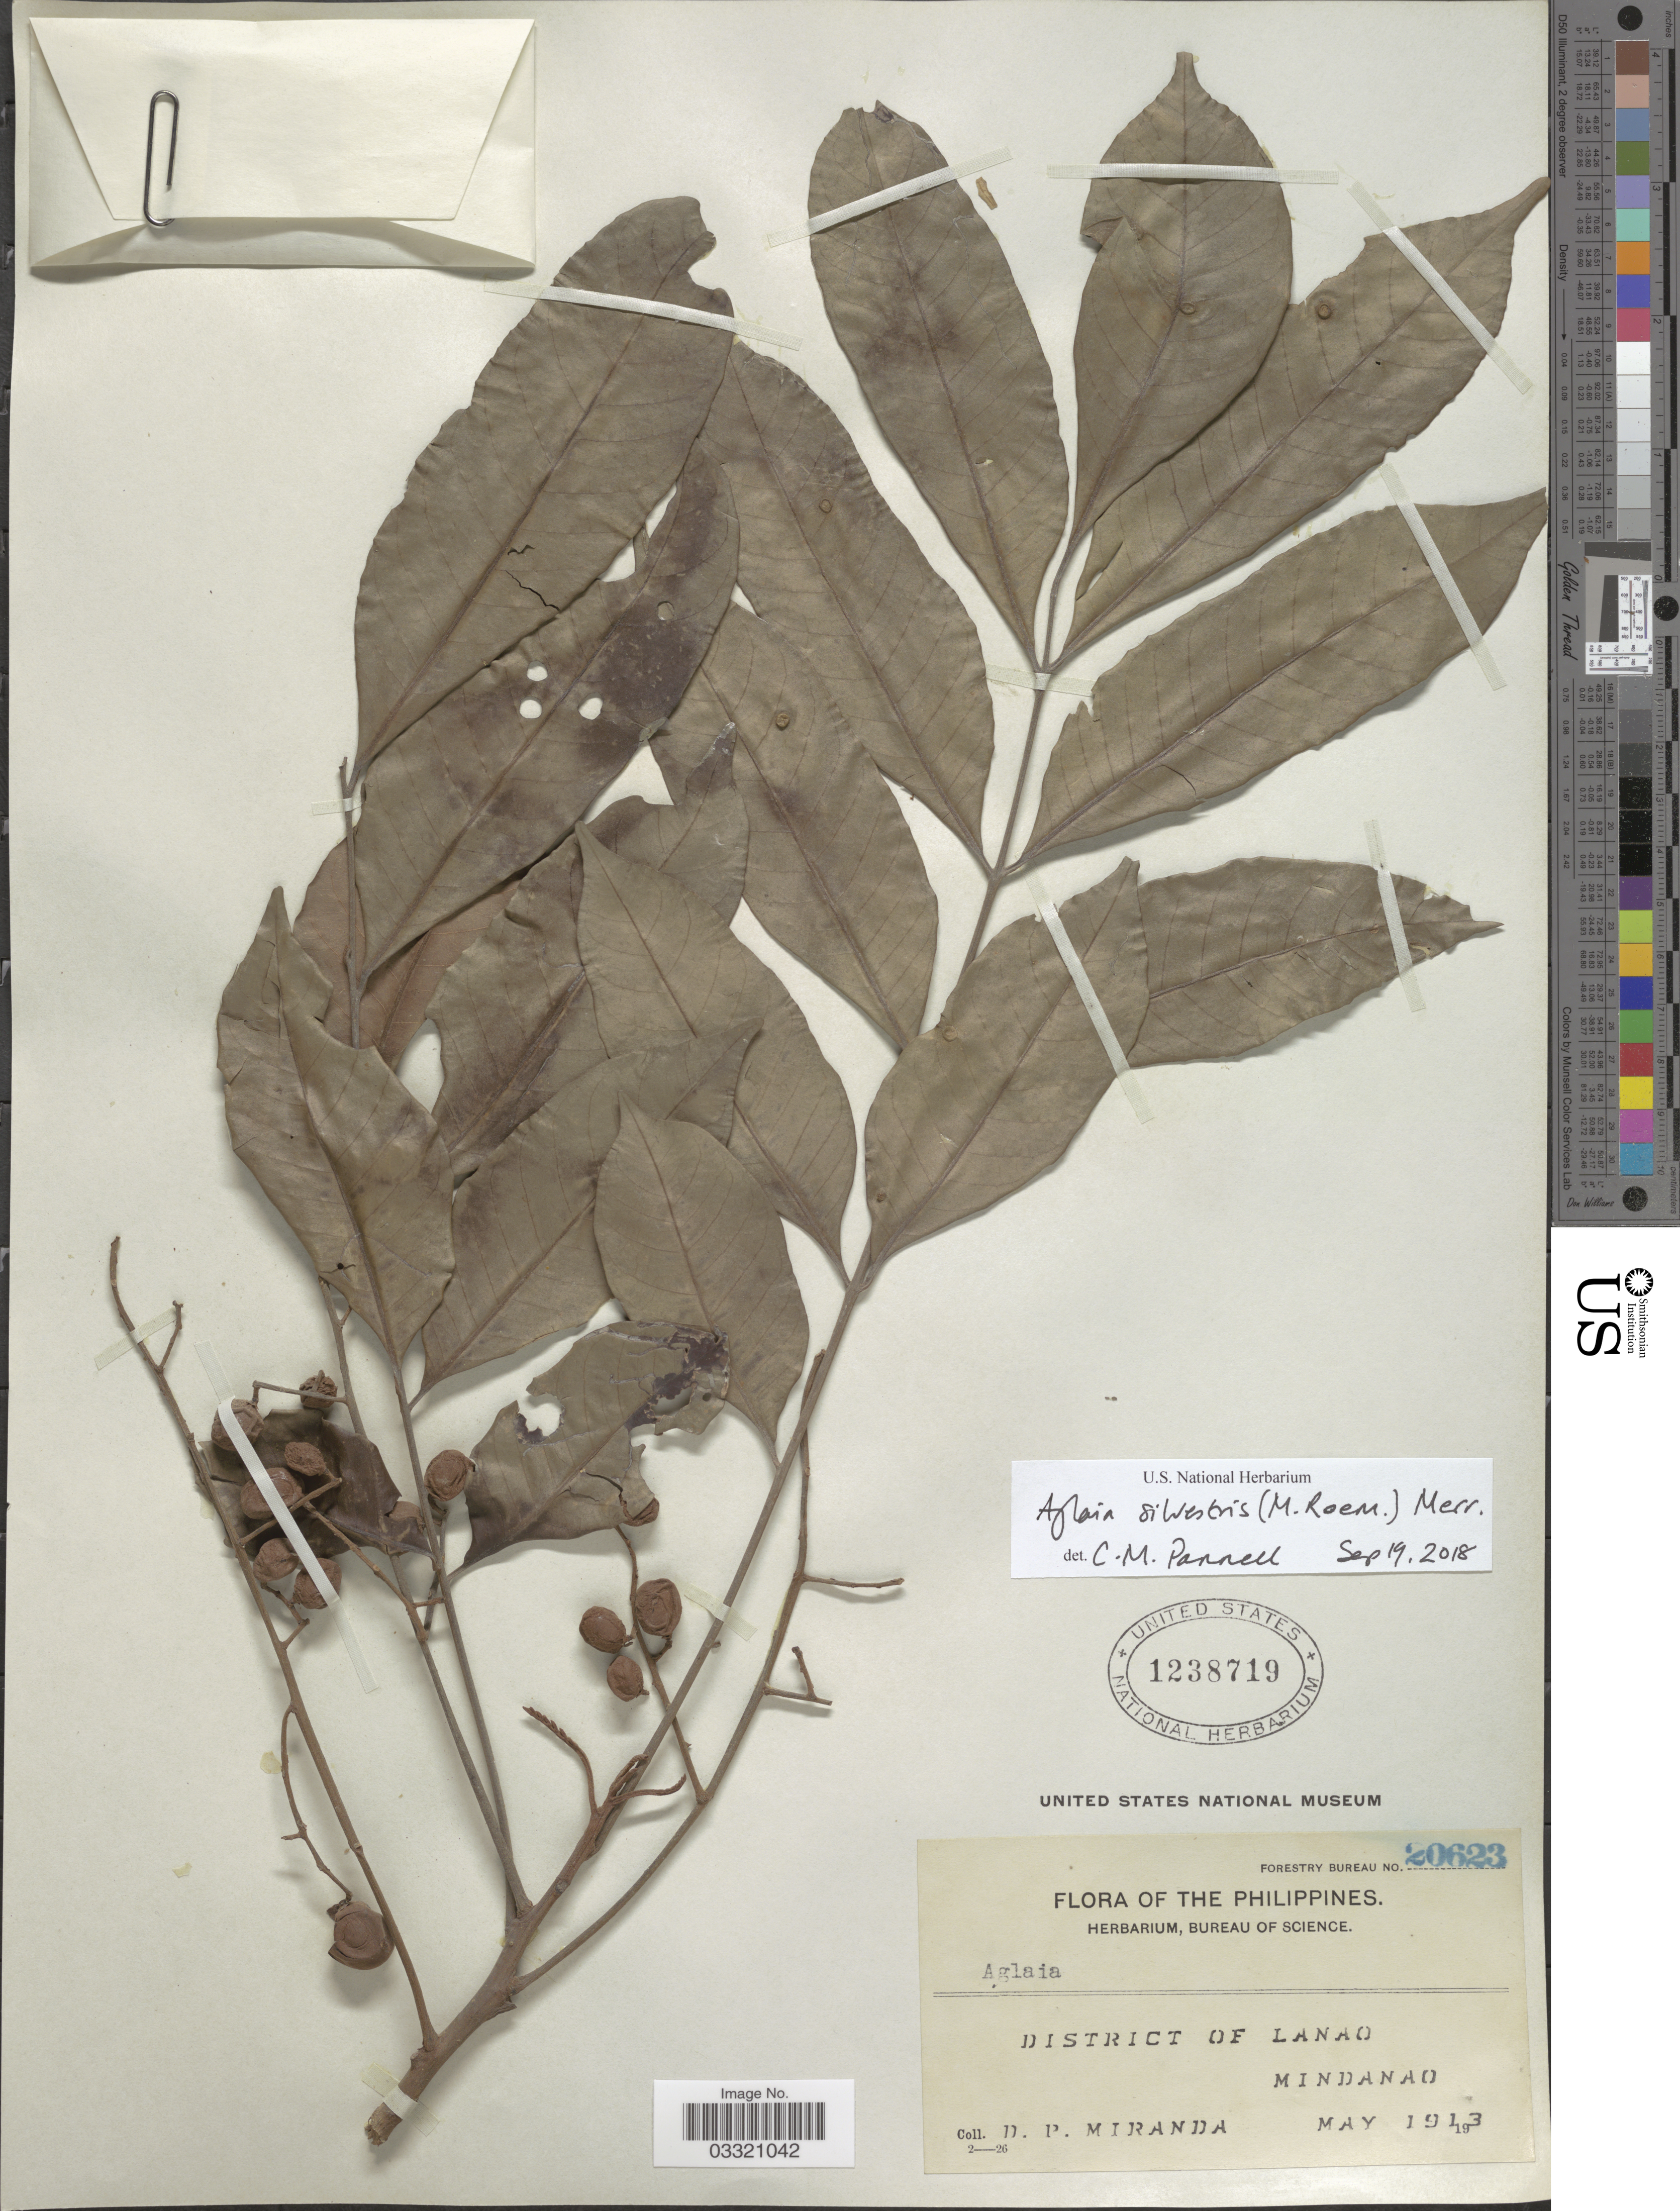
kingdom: Plantae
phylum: Tracheophyta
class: Magnoliopsida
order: Sapindales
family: Meliaceae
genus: Aglaia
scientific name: Aglaia silvestris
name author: (M. Roem.) Merr.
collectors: D. P. Miranda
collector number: Forestry Bureau 20623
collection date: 1913-05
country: Philippines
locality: District of Lanao. Mindanao.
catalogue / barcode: US 1238719